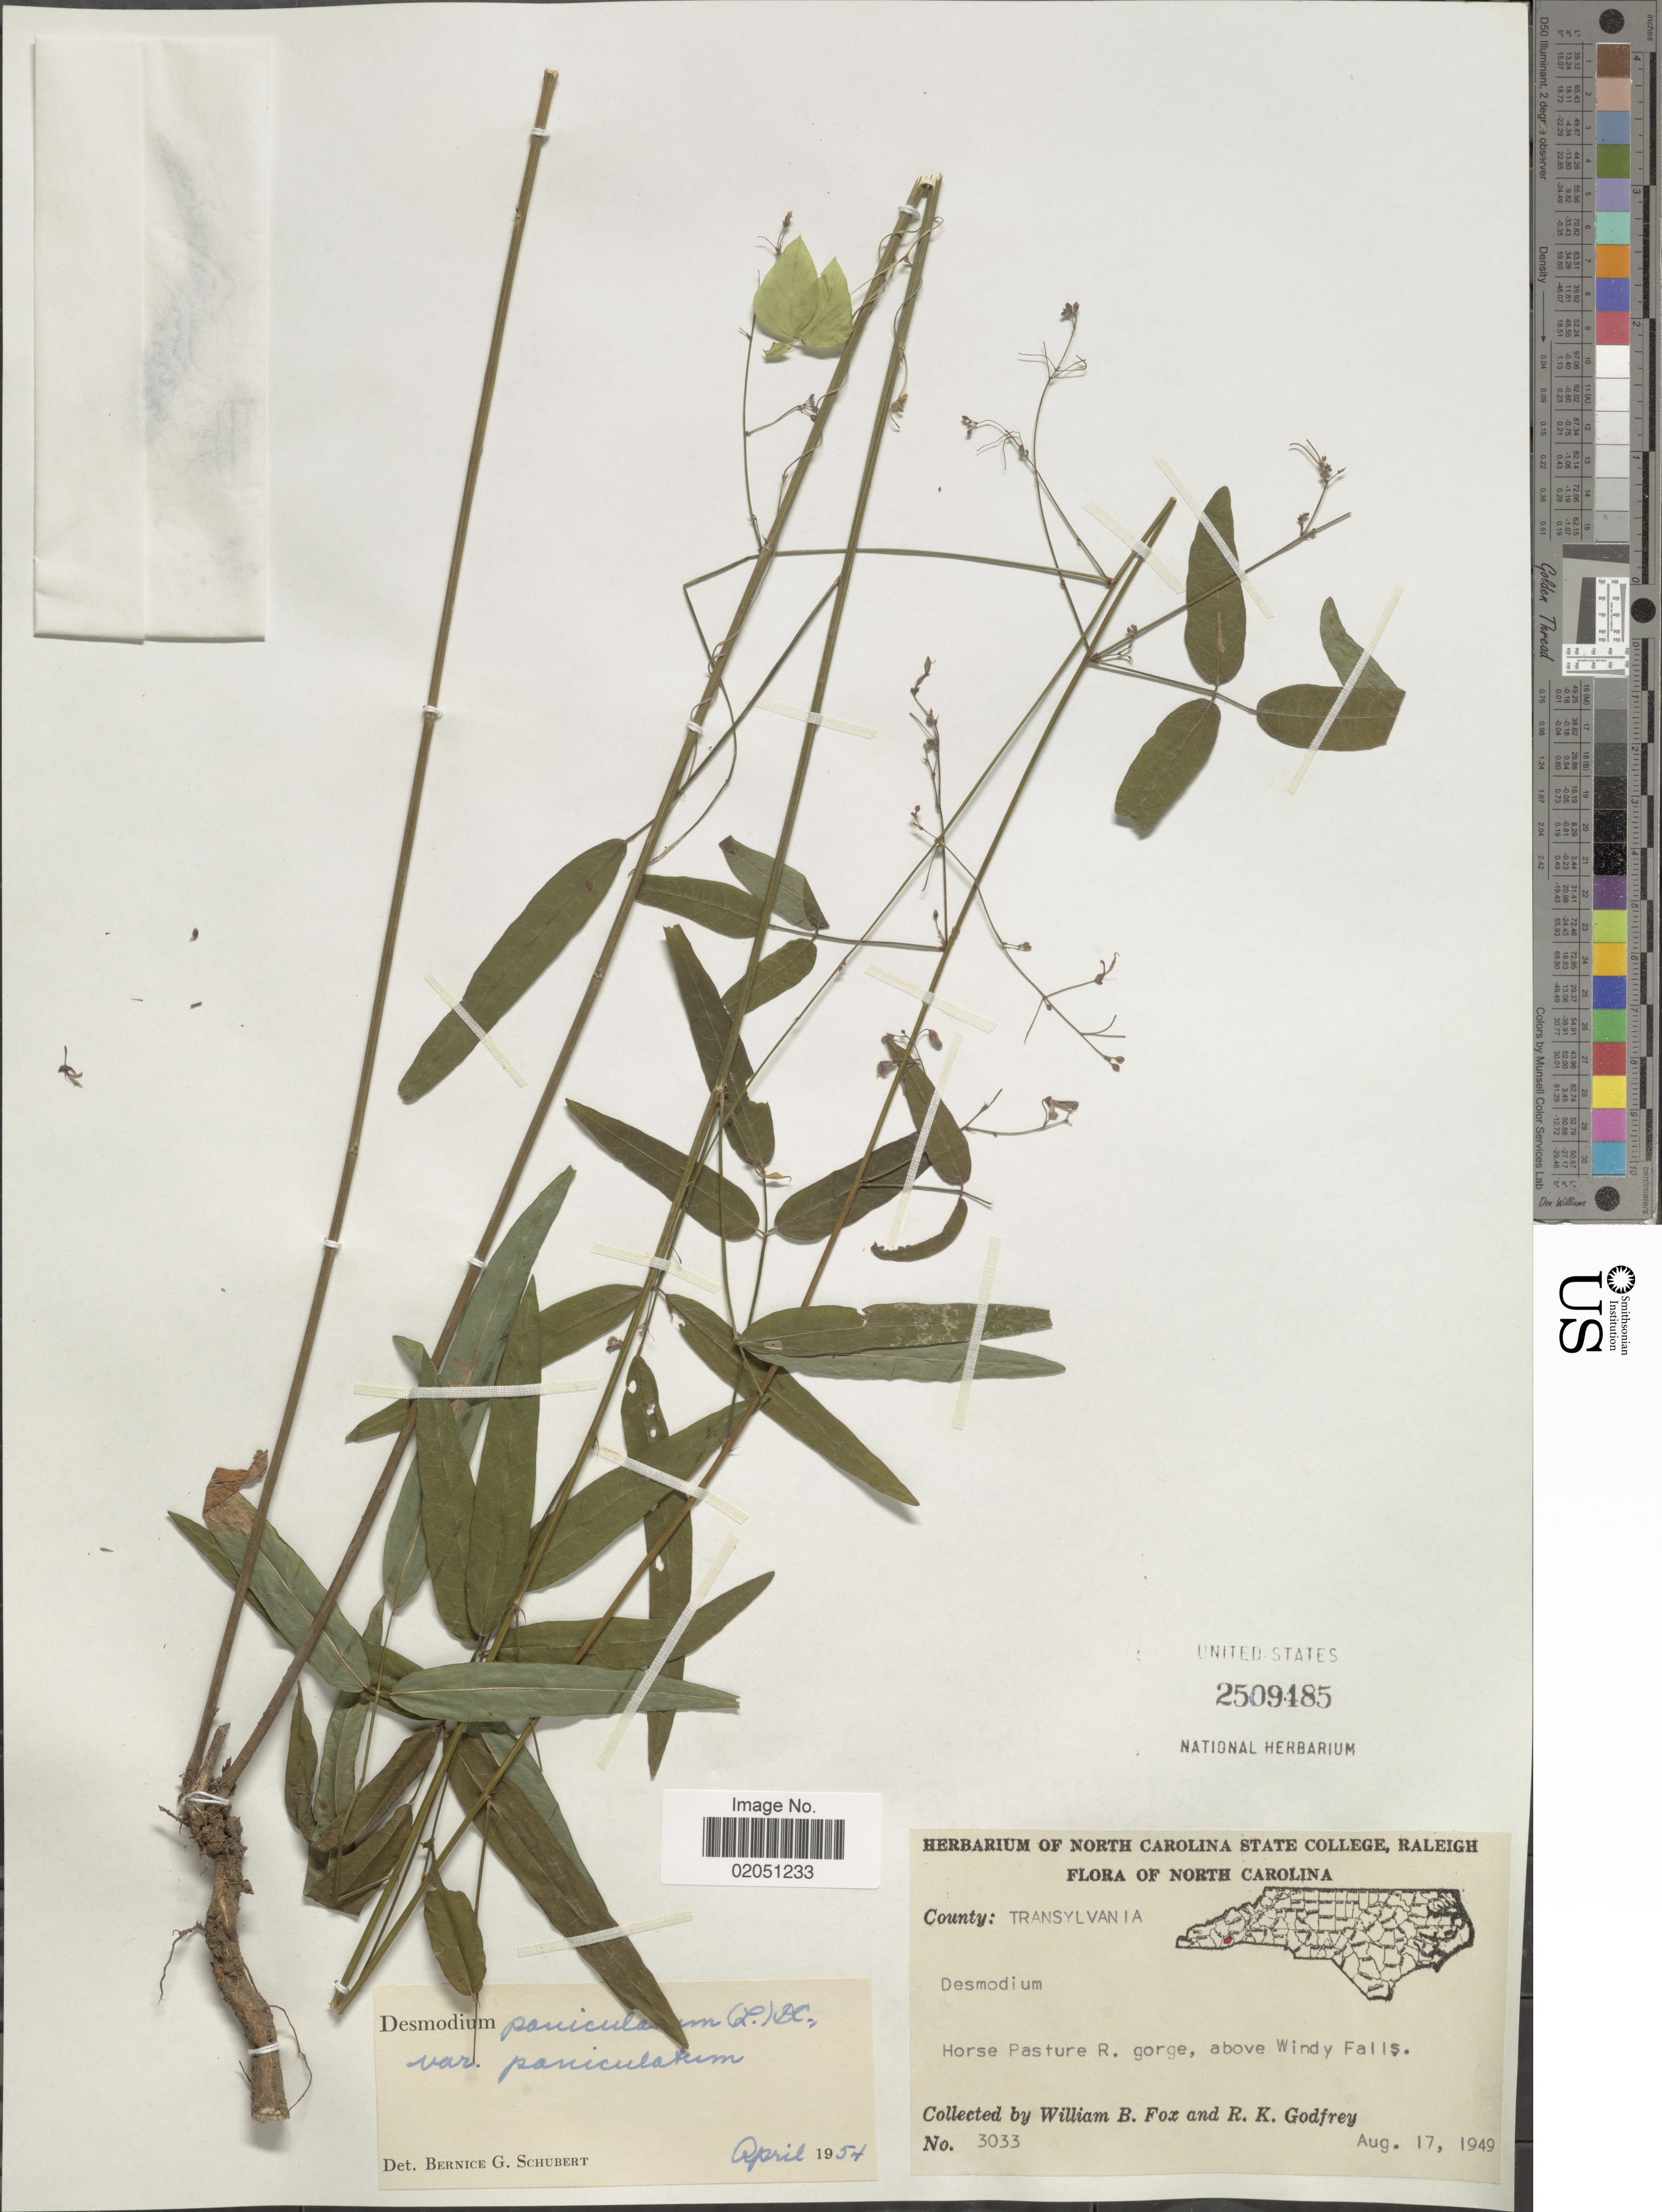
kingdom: Plantae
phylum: Tracheophyta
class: Magnoliopsida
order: Fabales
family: Fabaceae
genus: Desmodium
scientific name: Desmodium paniculatum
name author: (L.) DC.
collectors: W. B. Fox & R. K. Godfrey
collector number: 3033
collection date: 1949-08-17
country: United States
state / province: North Carolina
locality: County: Transylvania, Horse Pasture R. gorge, above Windy Falls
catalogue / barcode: US 2509485